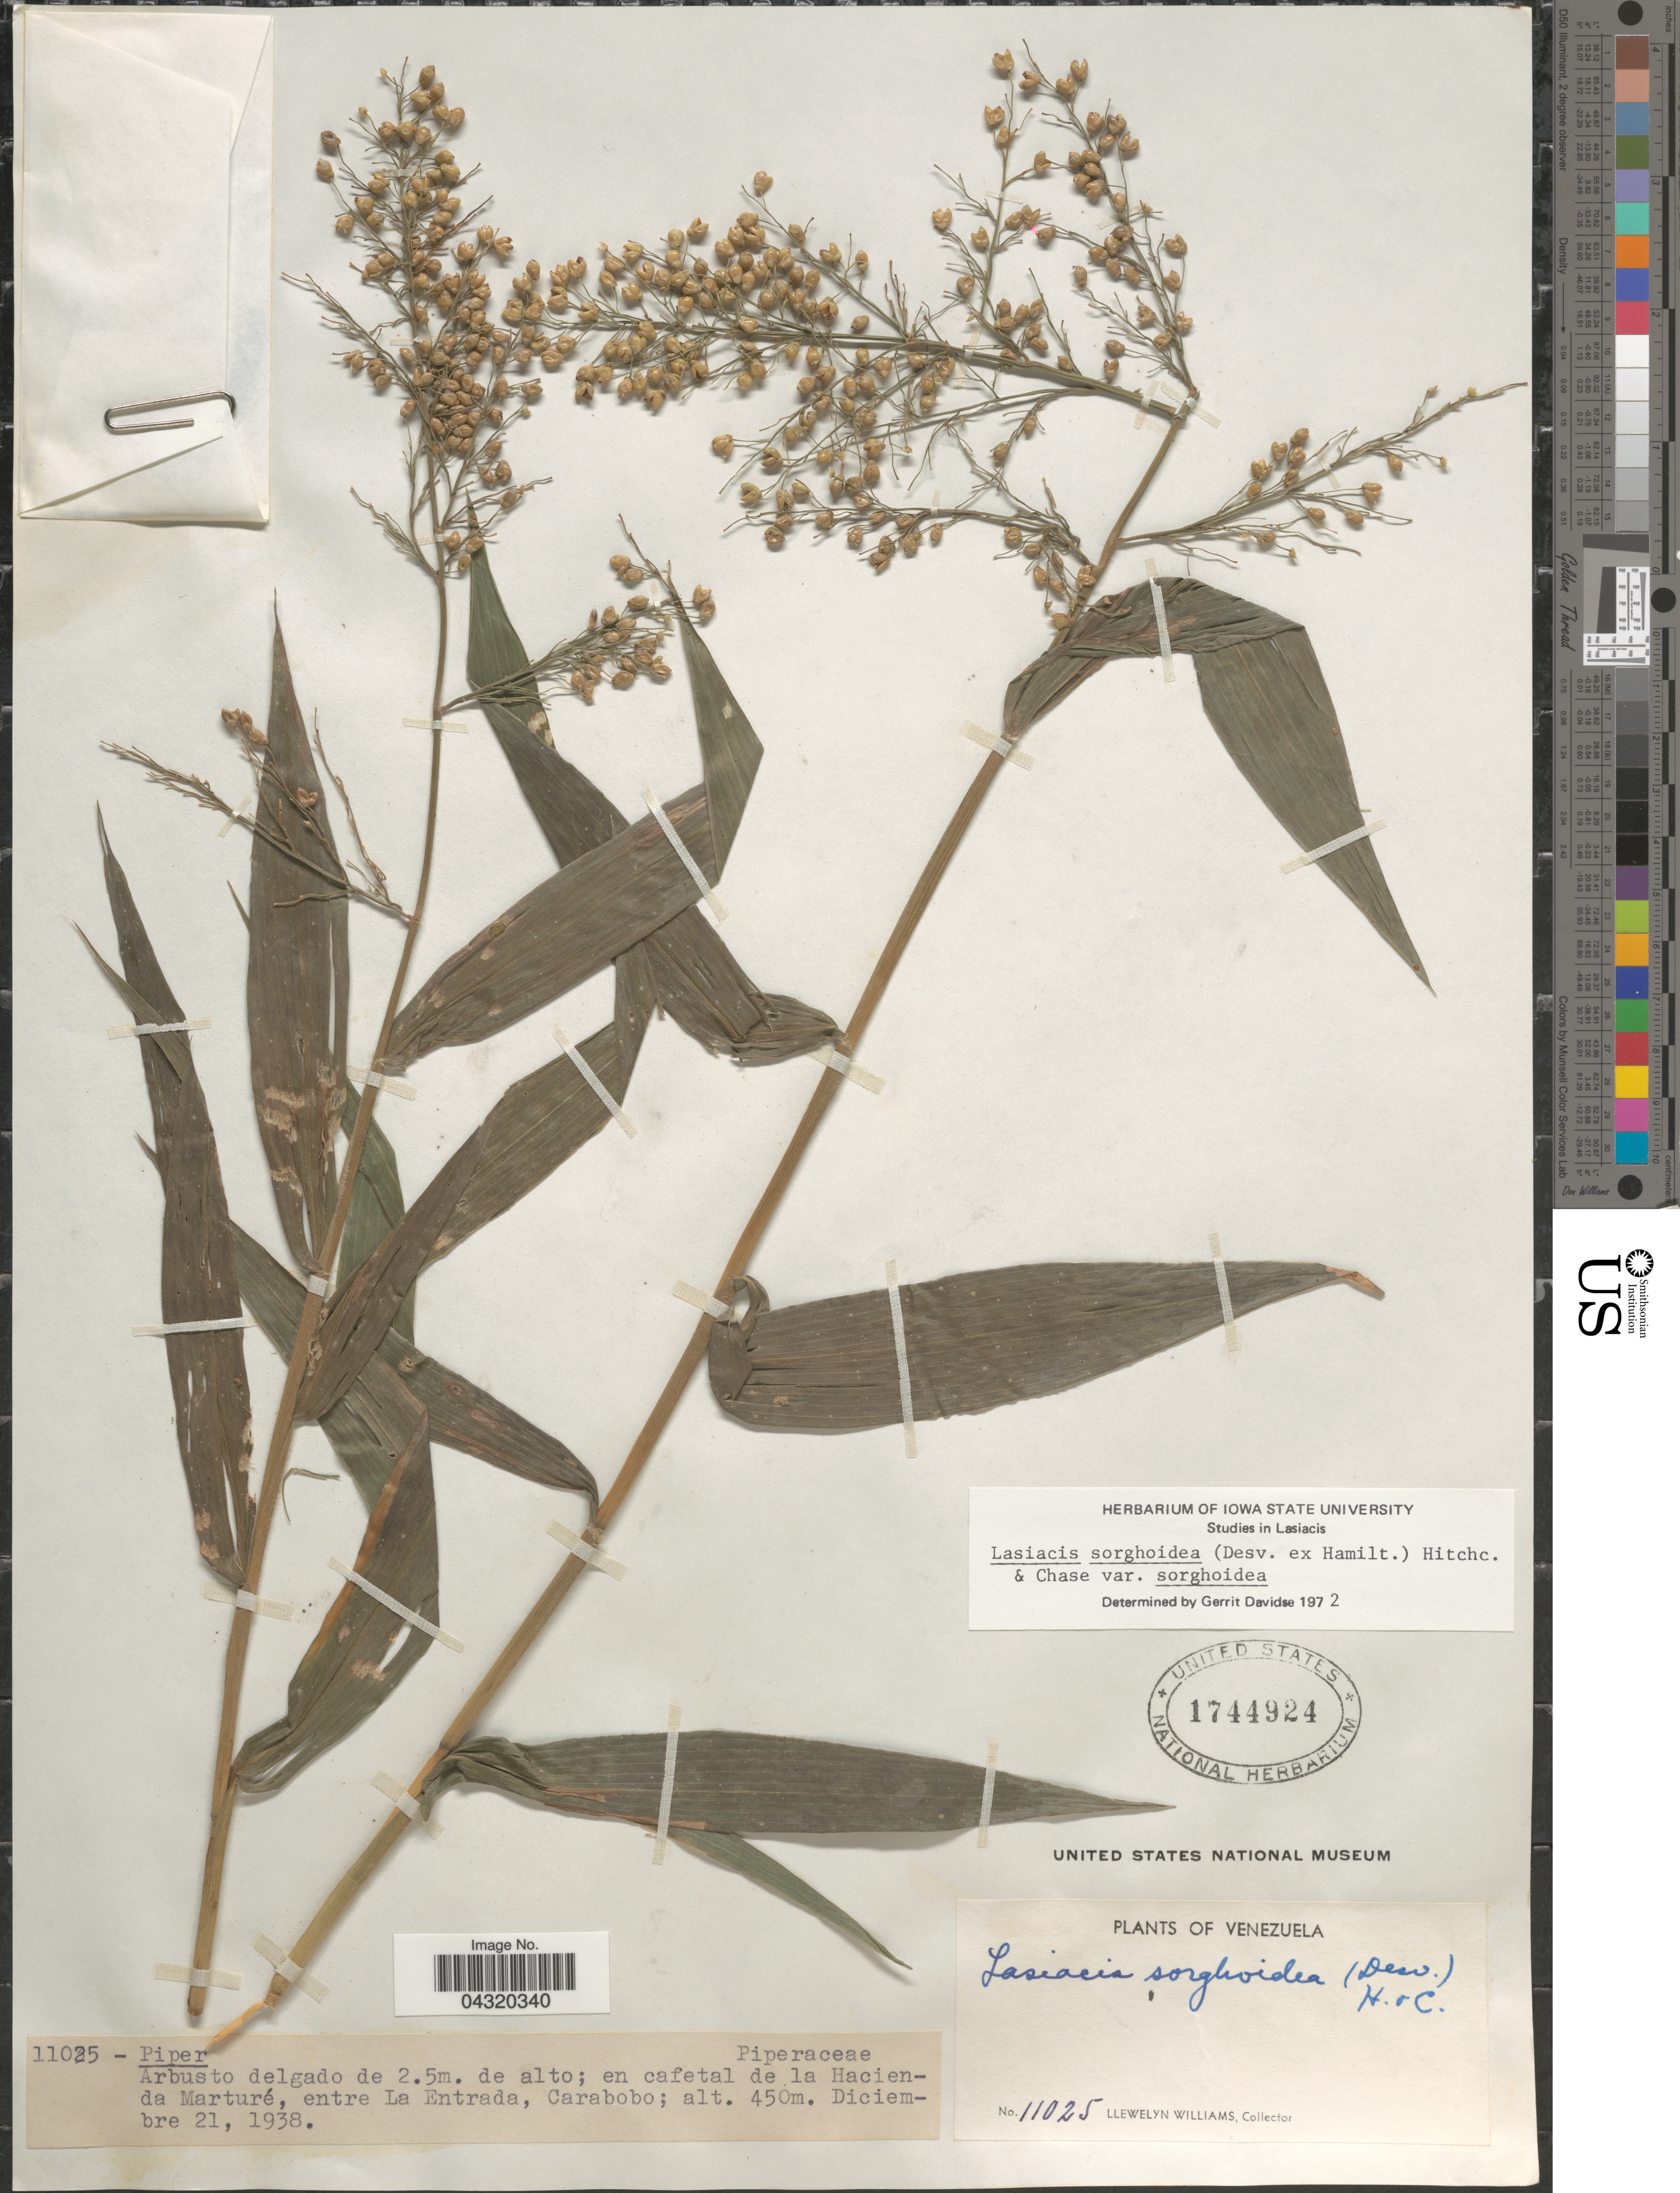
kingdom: Plantae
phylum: Tracheophyta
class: Liliopsida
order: Poales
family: Poaceae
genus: Lasiacis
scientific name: Lasiacis sorghoidea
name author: (Desv. ex Ham.) Hitchc. & Chase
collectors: Ll. Williams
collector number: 11025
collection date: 1938-12-21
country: Venezuela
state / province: Carabobo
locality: En cafetal de la Hacienda Marturé, entre La Entrada.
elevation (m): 450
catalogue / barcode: US 1744924